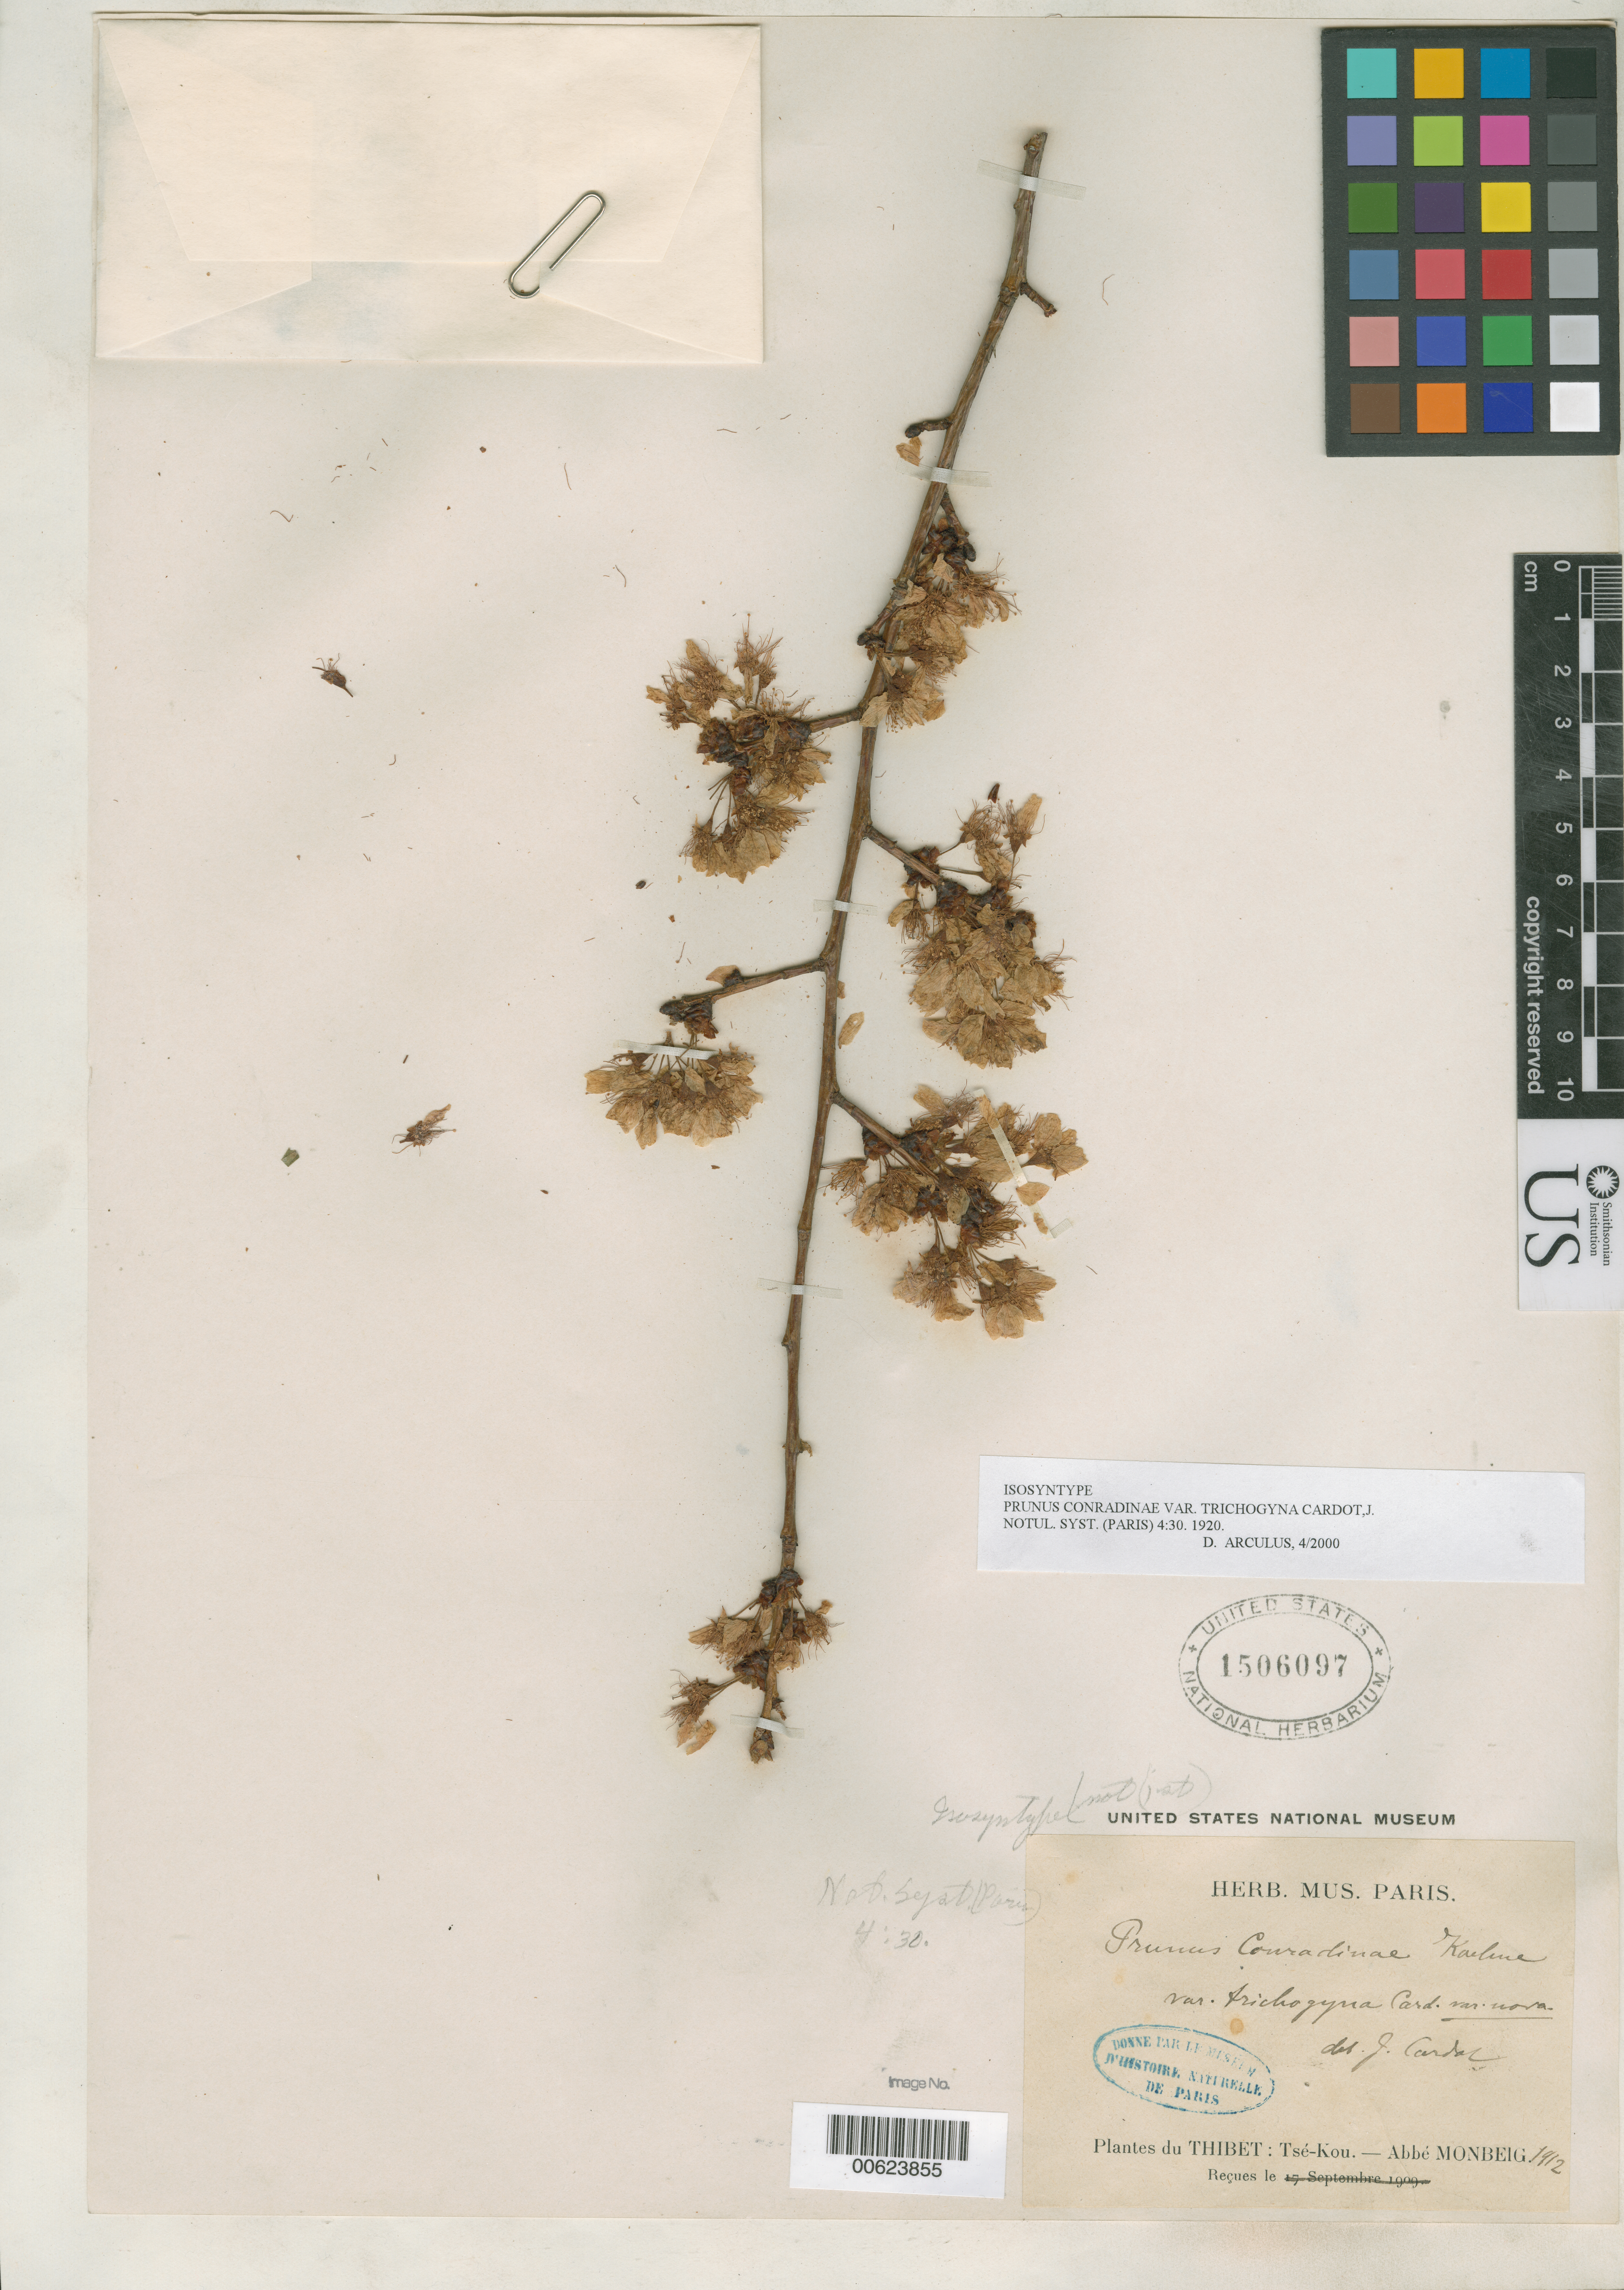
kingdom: Plantae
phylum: Tracheophyta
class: Magnoliopsida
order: Rosales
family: Rosaceae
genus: Prunus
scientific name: Prunus conradinae var. trichogyna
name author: Cardot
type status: Isosyntype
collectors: J. Monbeig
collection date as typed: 1912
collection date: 1912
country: China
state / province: Xizang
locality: Tse-kou.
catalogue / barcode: US 1506097